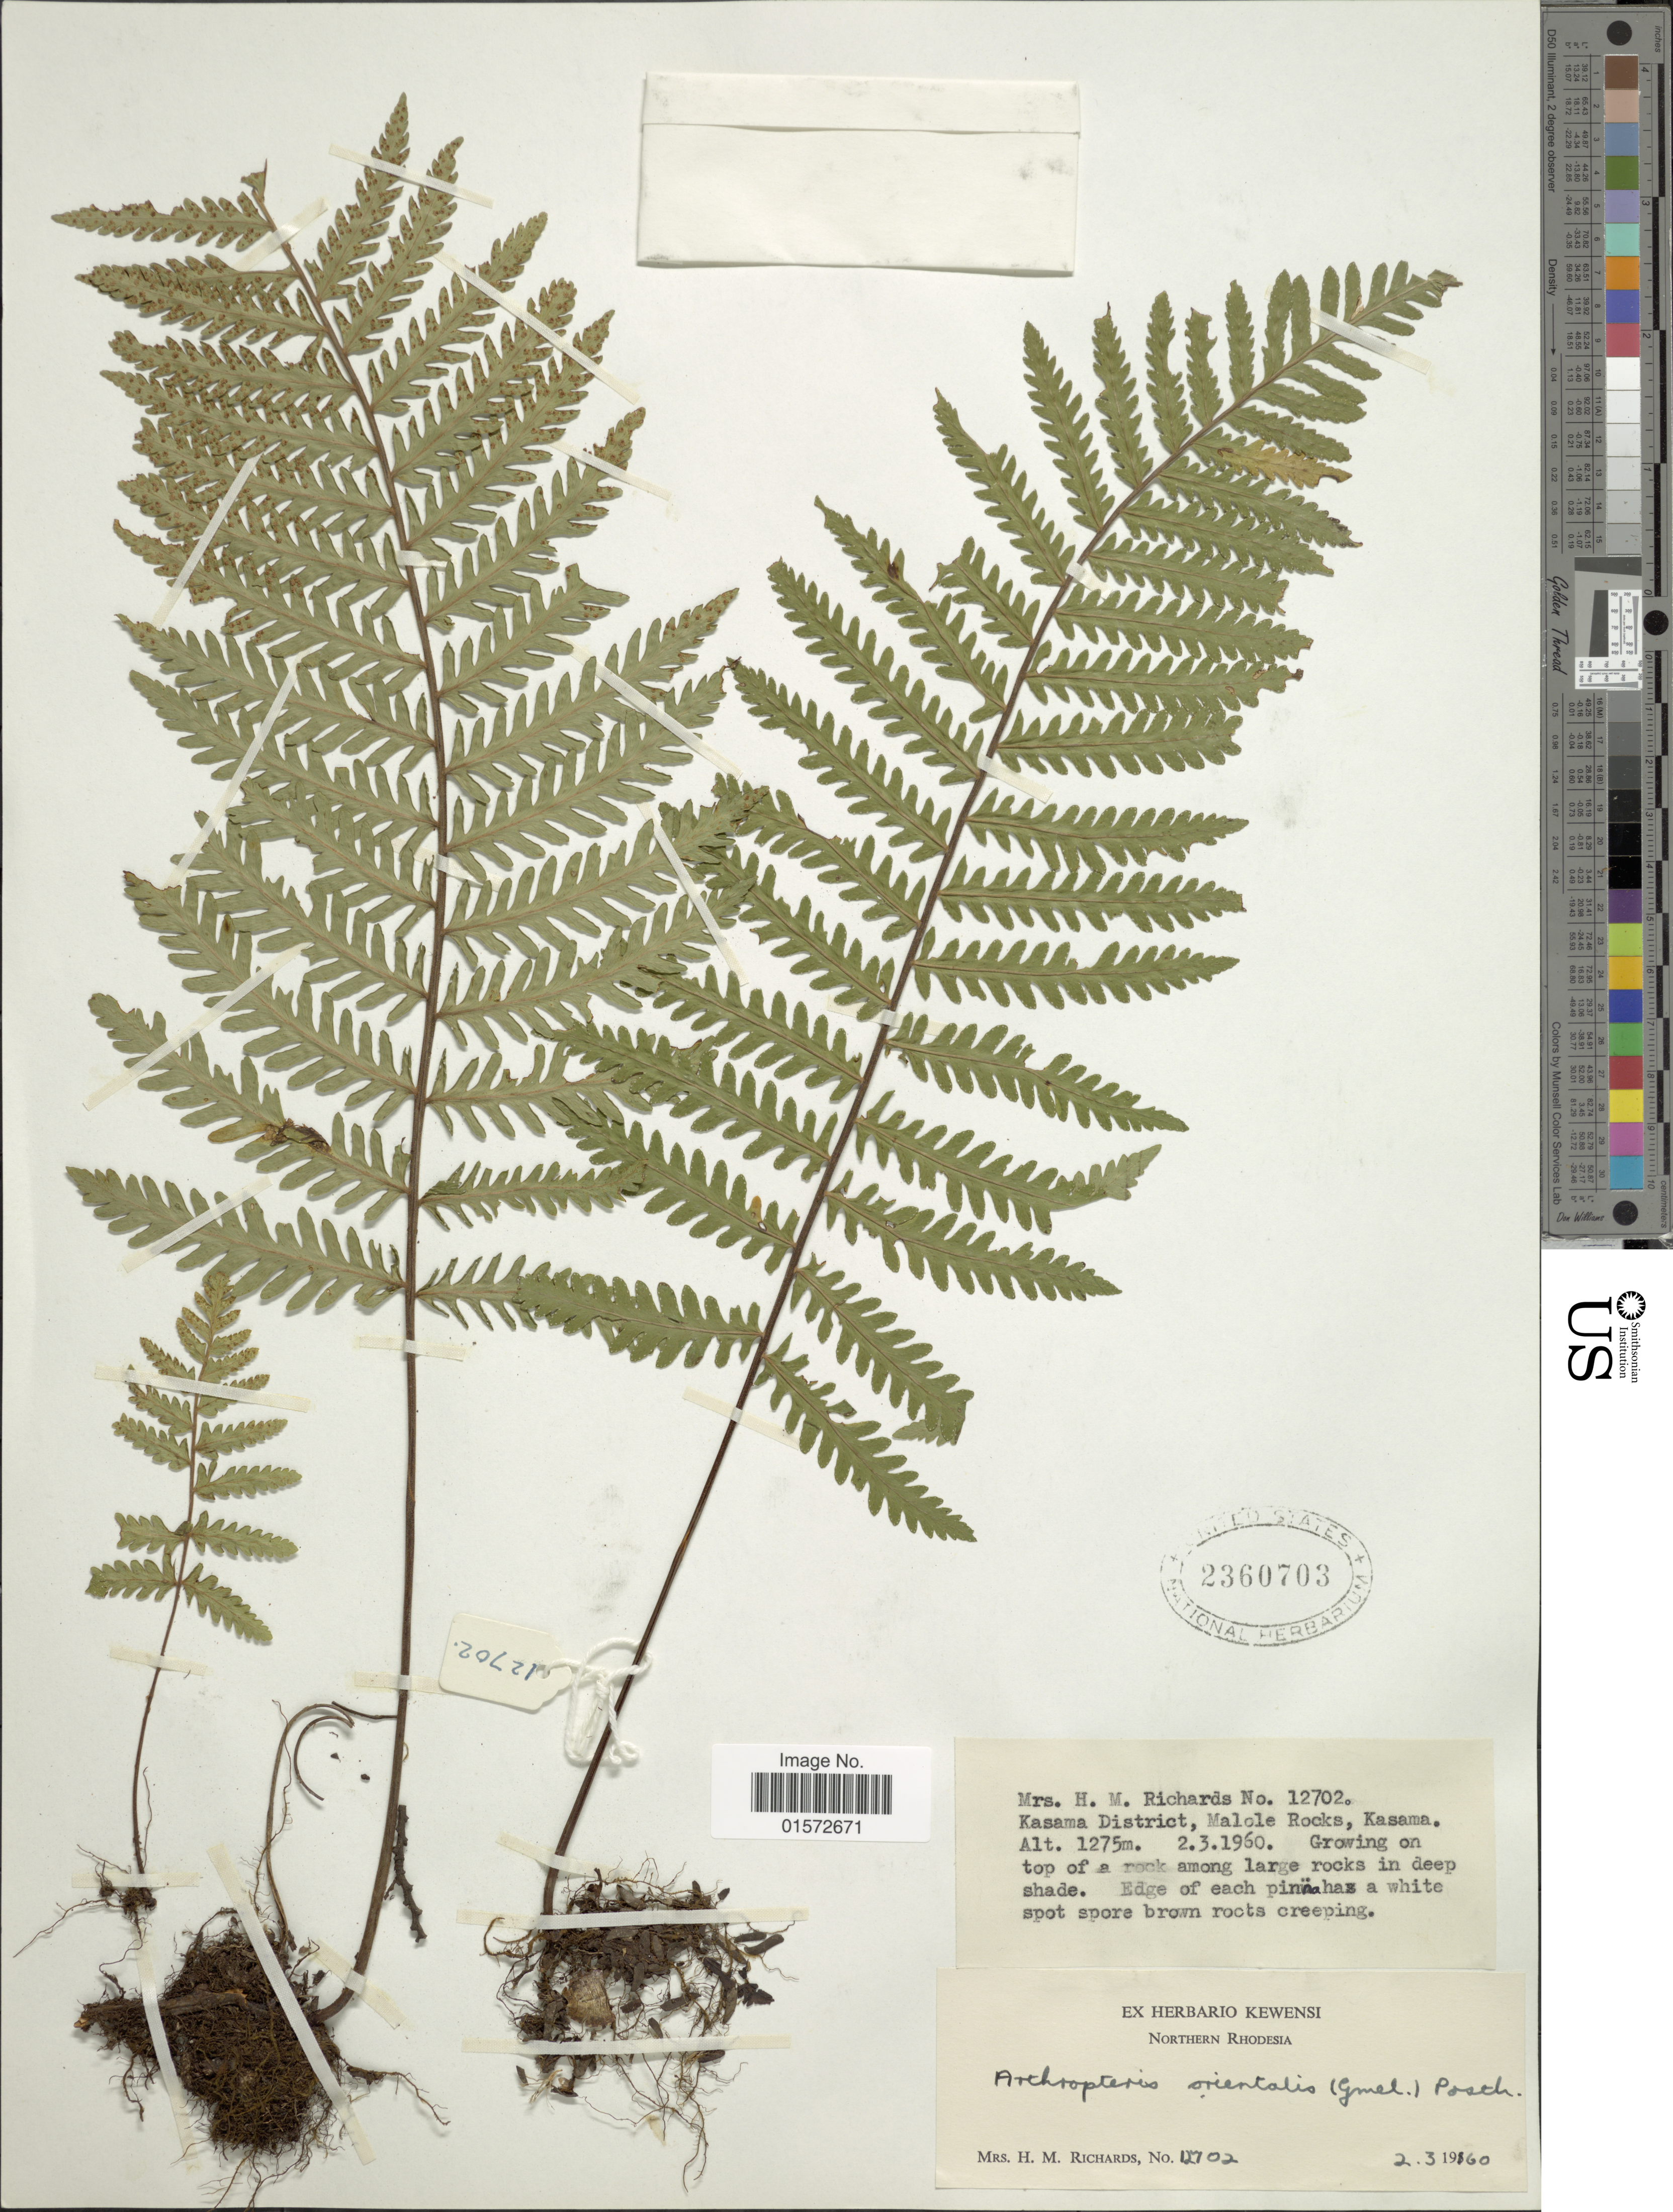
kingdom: Plantae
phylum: Tracheophyta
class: Polypodiopsida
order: Polypodiales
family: Tectariaceae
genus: Arthropteris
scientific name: Arthropteris orientalis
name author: (J.F. Gmel.) Posth.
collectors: H. Richards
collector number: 12702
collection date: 1960-03-02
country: Zimbabwe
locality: Northern Rhodesia. Kasama District, Malole Rocks, Kasama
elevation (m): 1275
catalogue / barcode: US 2360703